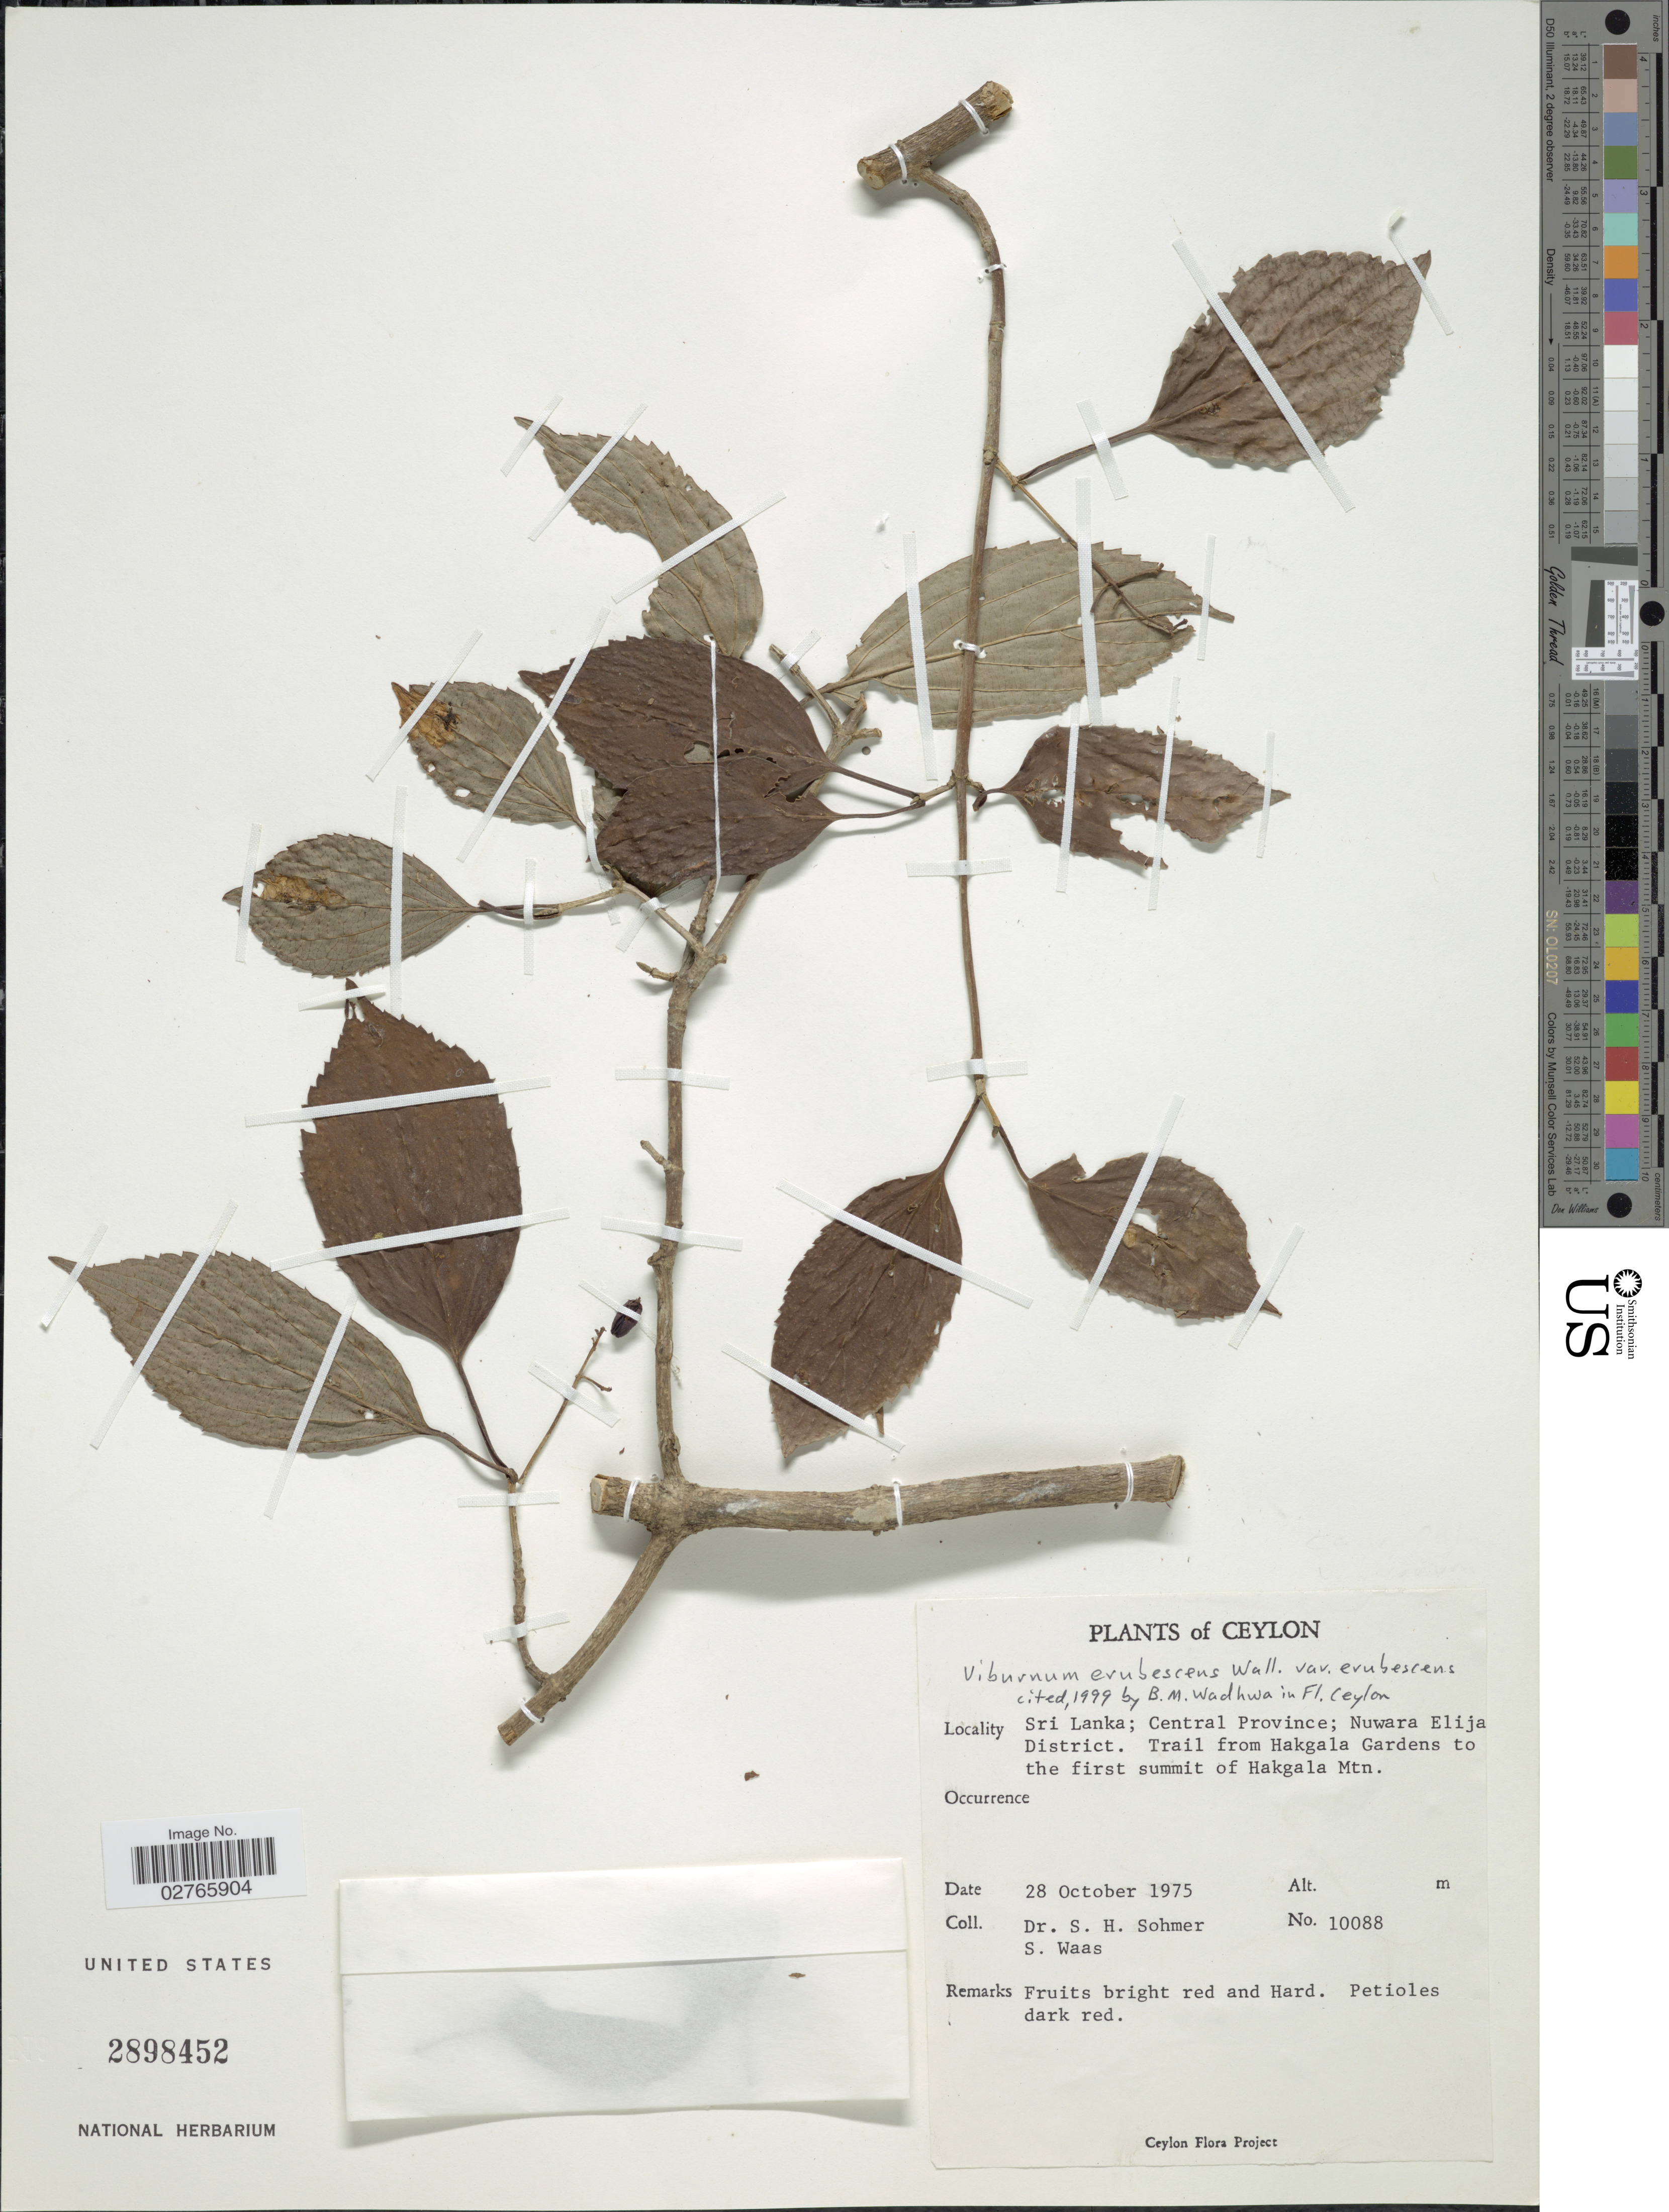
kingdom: Plantae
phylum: Tracheophyta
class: Magnoliopsida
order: Dipsacales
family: Viburnaceae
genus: Viburnum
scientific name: Viburnum erubescens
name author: Wall.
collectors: S. H. Sohmer & S. Waas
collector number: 10088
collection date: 1975-10-28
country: Sri Lanka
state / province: Central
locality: Ceylon; Central Province; Nuwara Elija District. Trail from Hakgala Gardens to the first summit of Hakgala Mtn.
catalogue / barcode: US 2898452